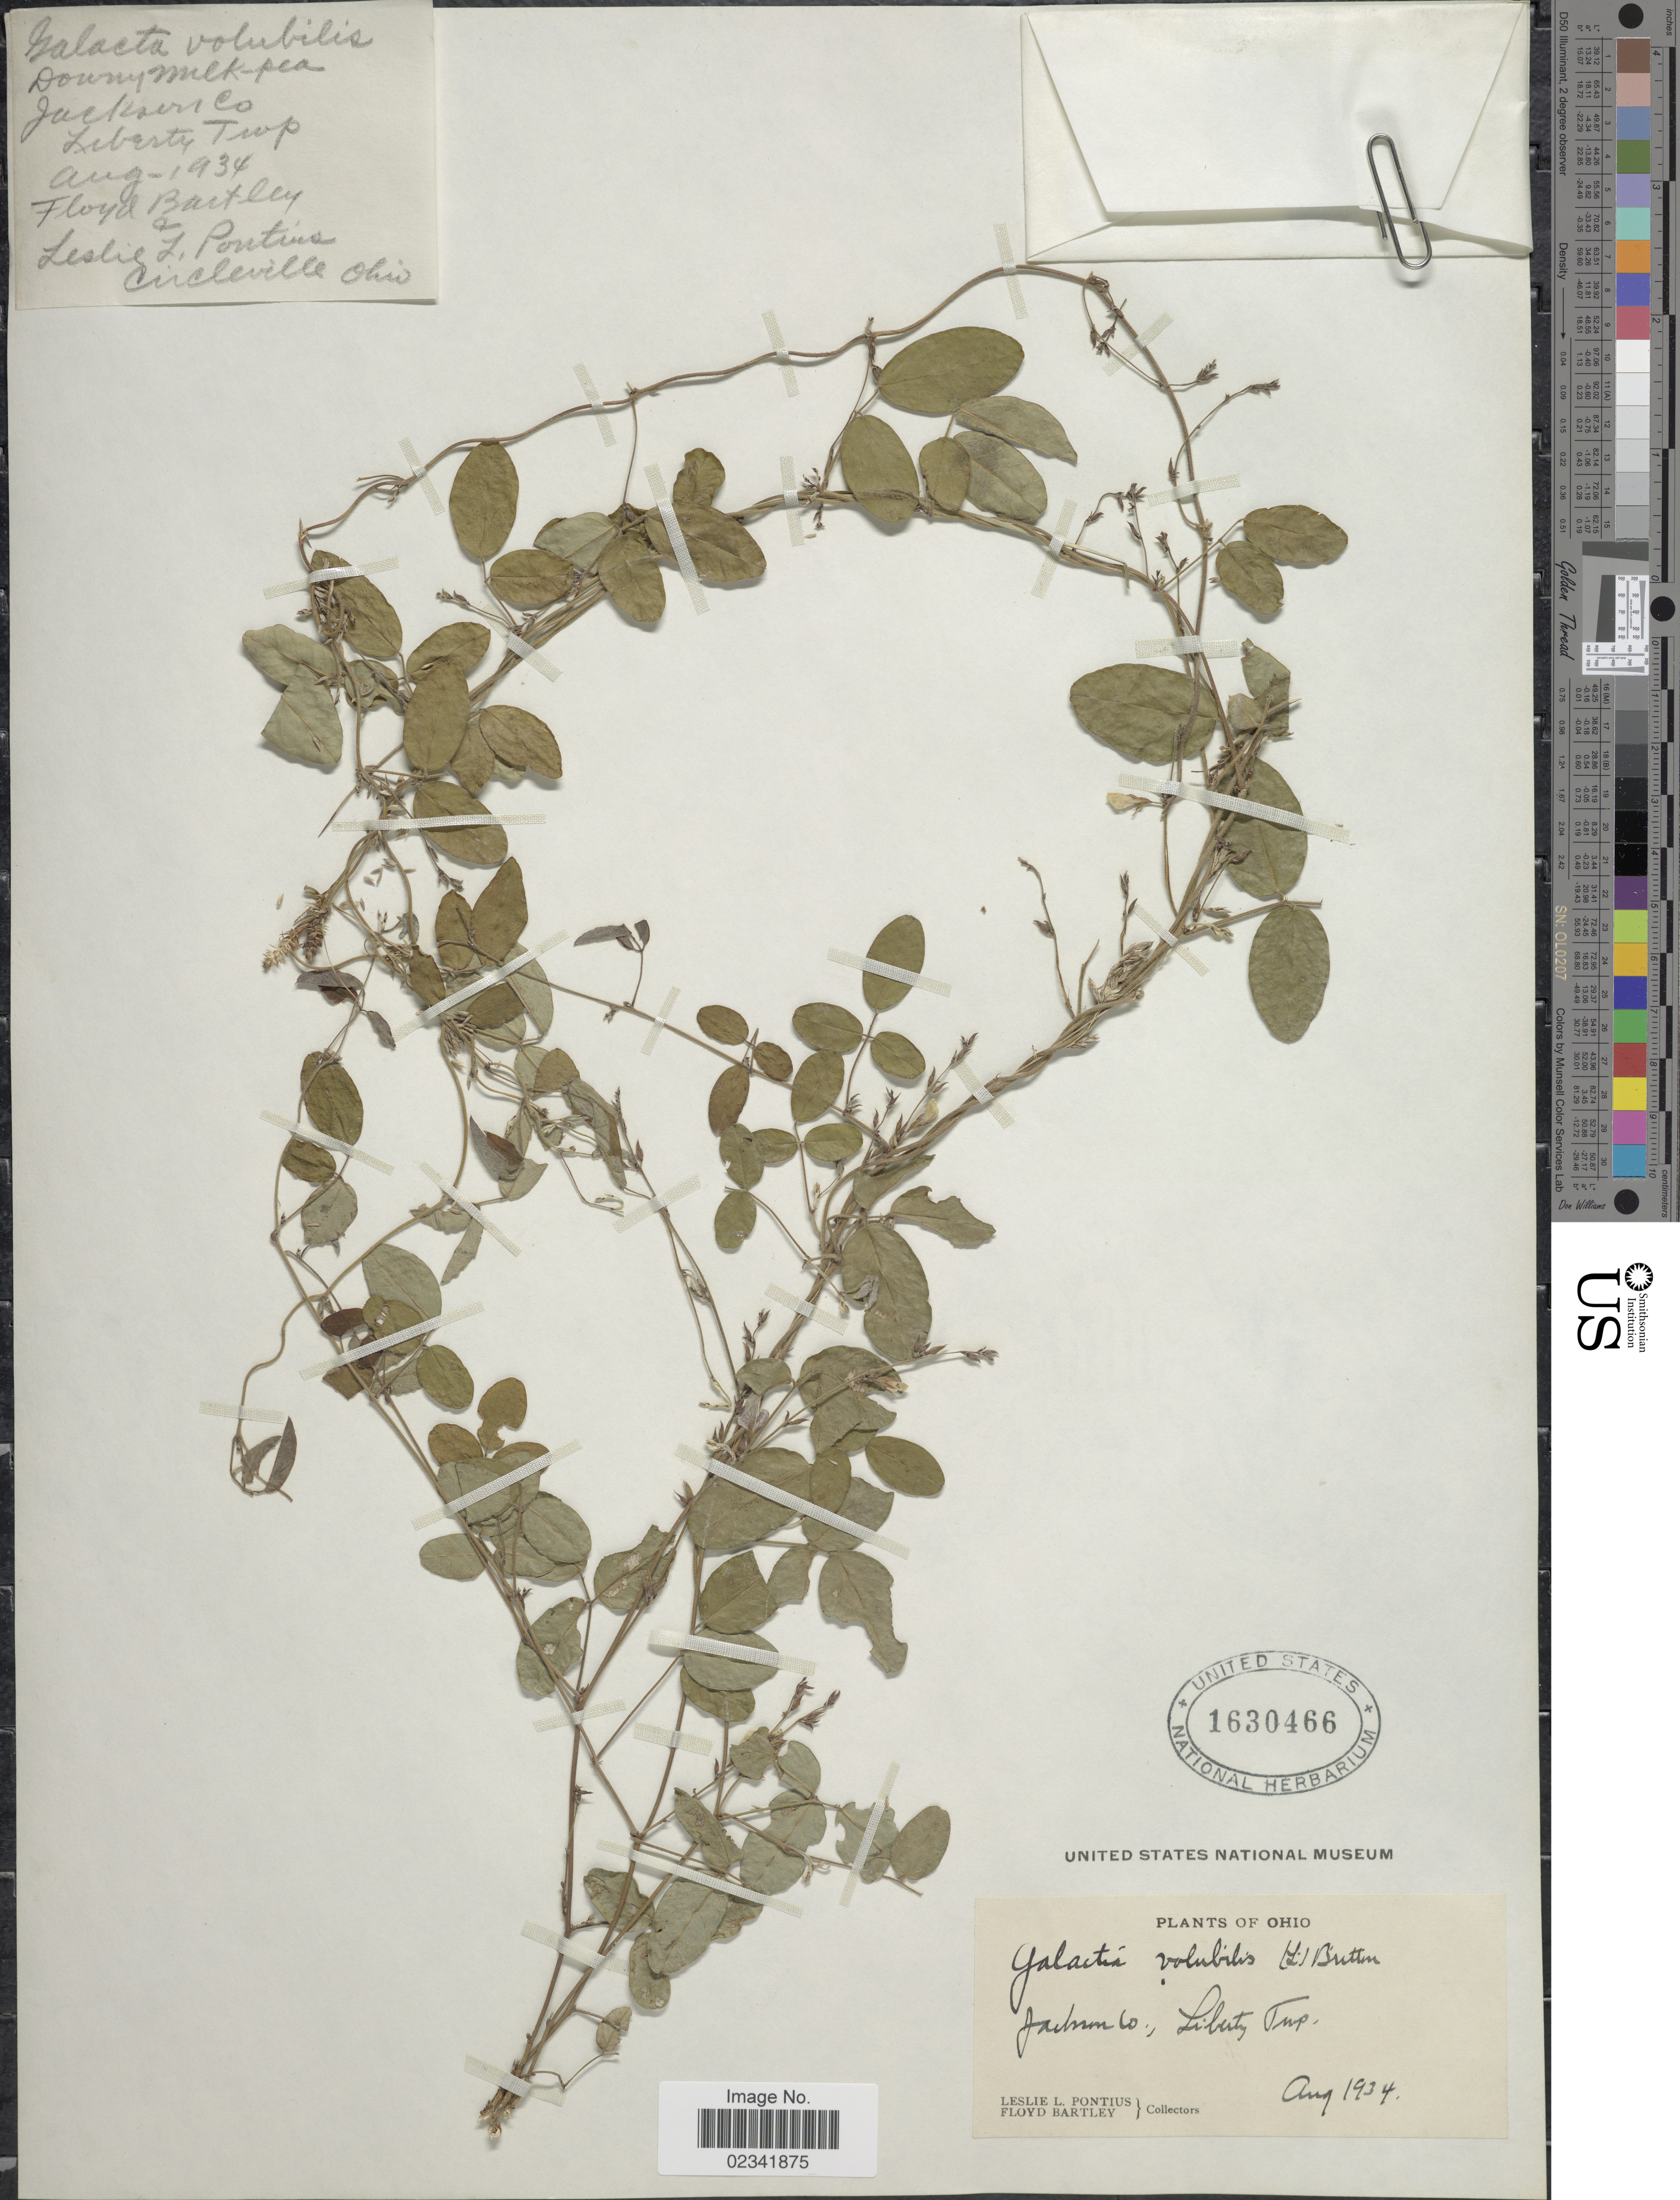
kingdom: Plantae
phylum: Tracheophyta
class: Magnoliopsida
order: Fabales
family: Fabaceae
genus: Galactia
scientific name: Galactia volubilis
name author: (L.) Britton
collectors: L. Pontius & F. Bartley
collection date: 1934-08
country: United States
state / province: Ohio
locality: Jackson Co., Liberty Twp.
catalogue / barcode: US 1630466